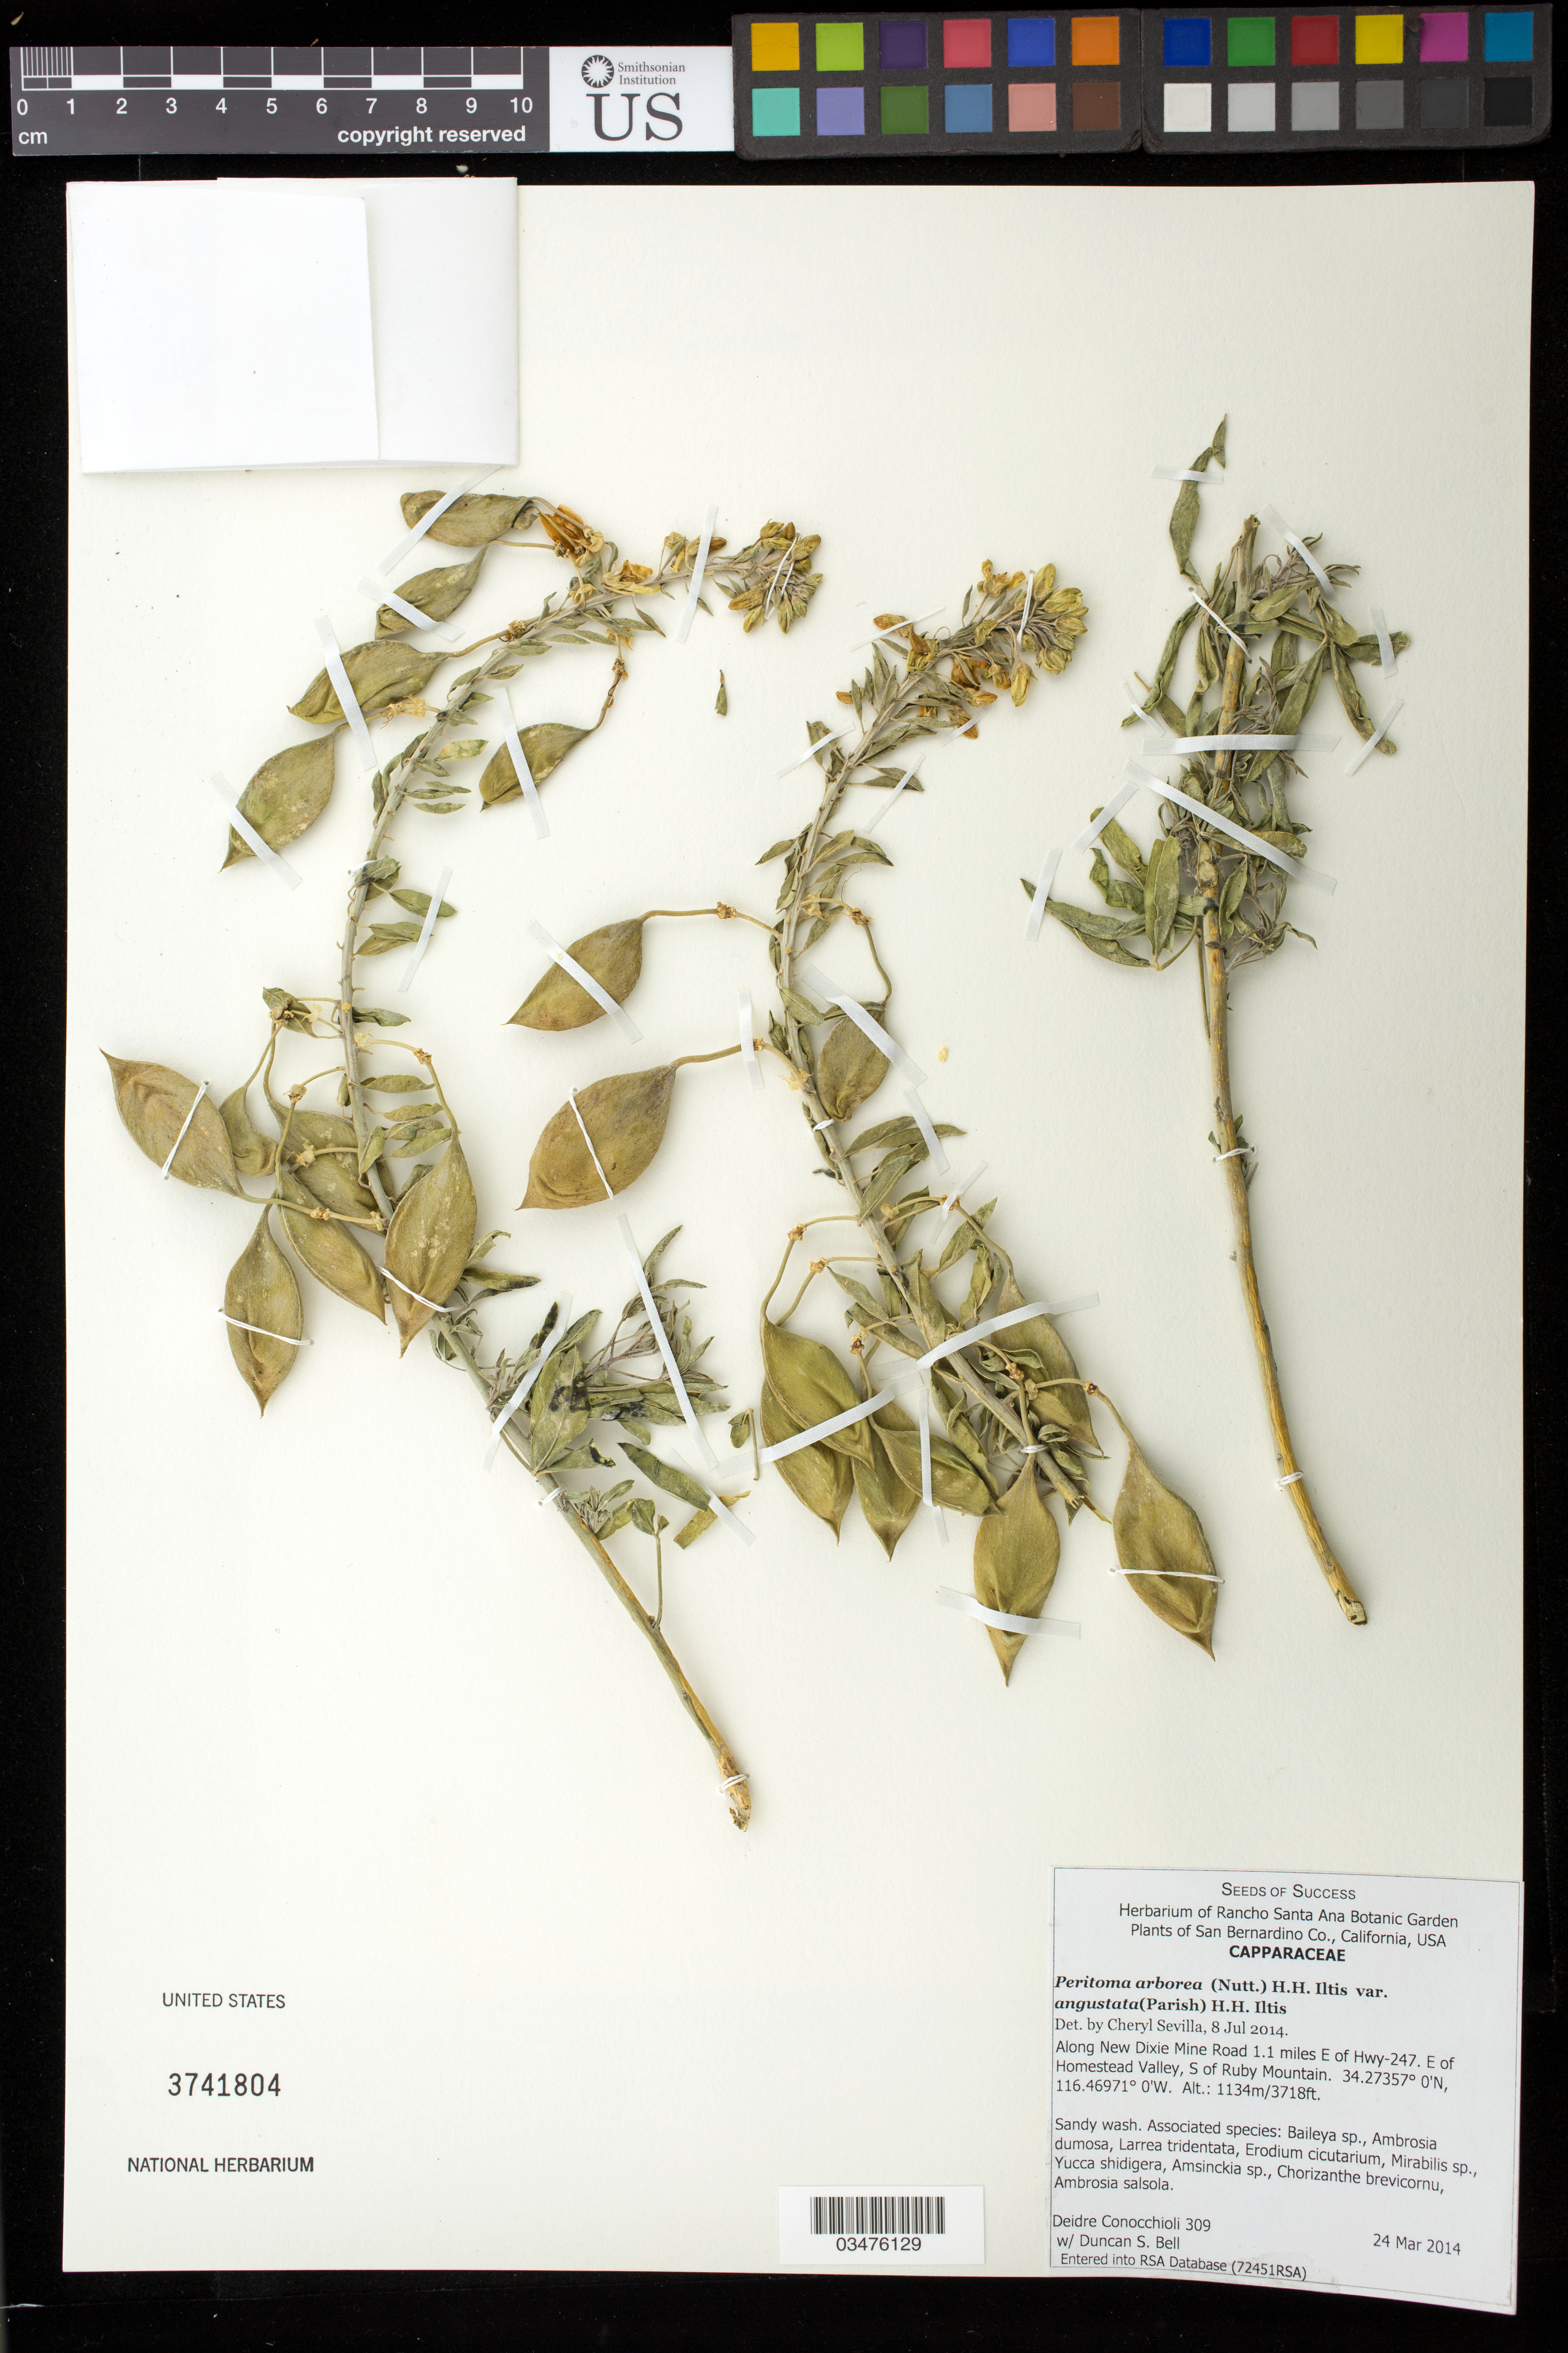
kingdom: Plantae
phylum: Tracheophyta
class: Magnoliopsida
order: Brassicales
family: Cleomaceae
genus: Peritoma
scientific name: Peritoma arborea var. angustata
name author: (Parish) Iltis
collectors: D. Conocchioli & D. S. Bell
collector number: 309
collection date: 2014-03-24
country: United States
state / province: California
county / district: San Bernardino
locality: Along New Dixie Mine Road 1.1 mi. E of Hwy 247. E of Homestead Valley, S of Ruby Mt.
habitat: Sandy wash. With Baileya sp., Ambrosia dumosa, Larrea tridentata, ect.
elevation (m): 1133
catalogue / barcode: US 3741804